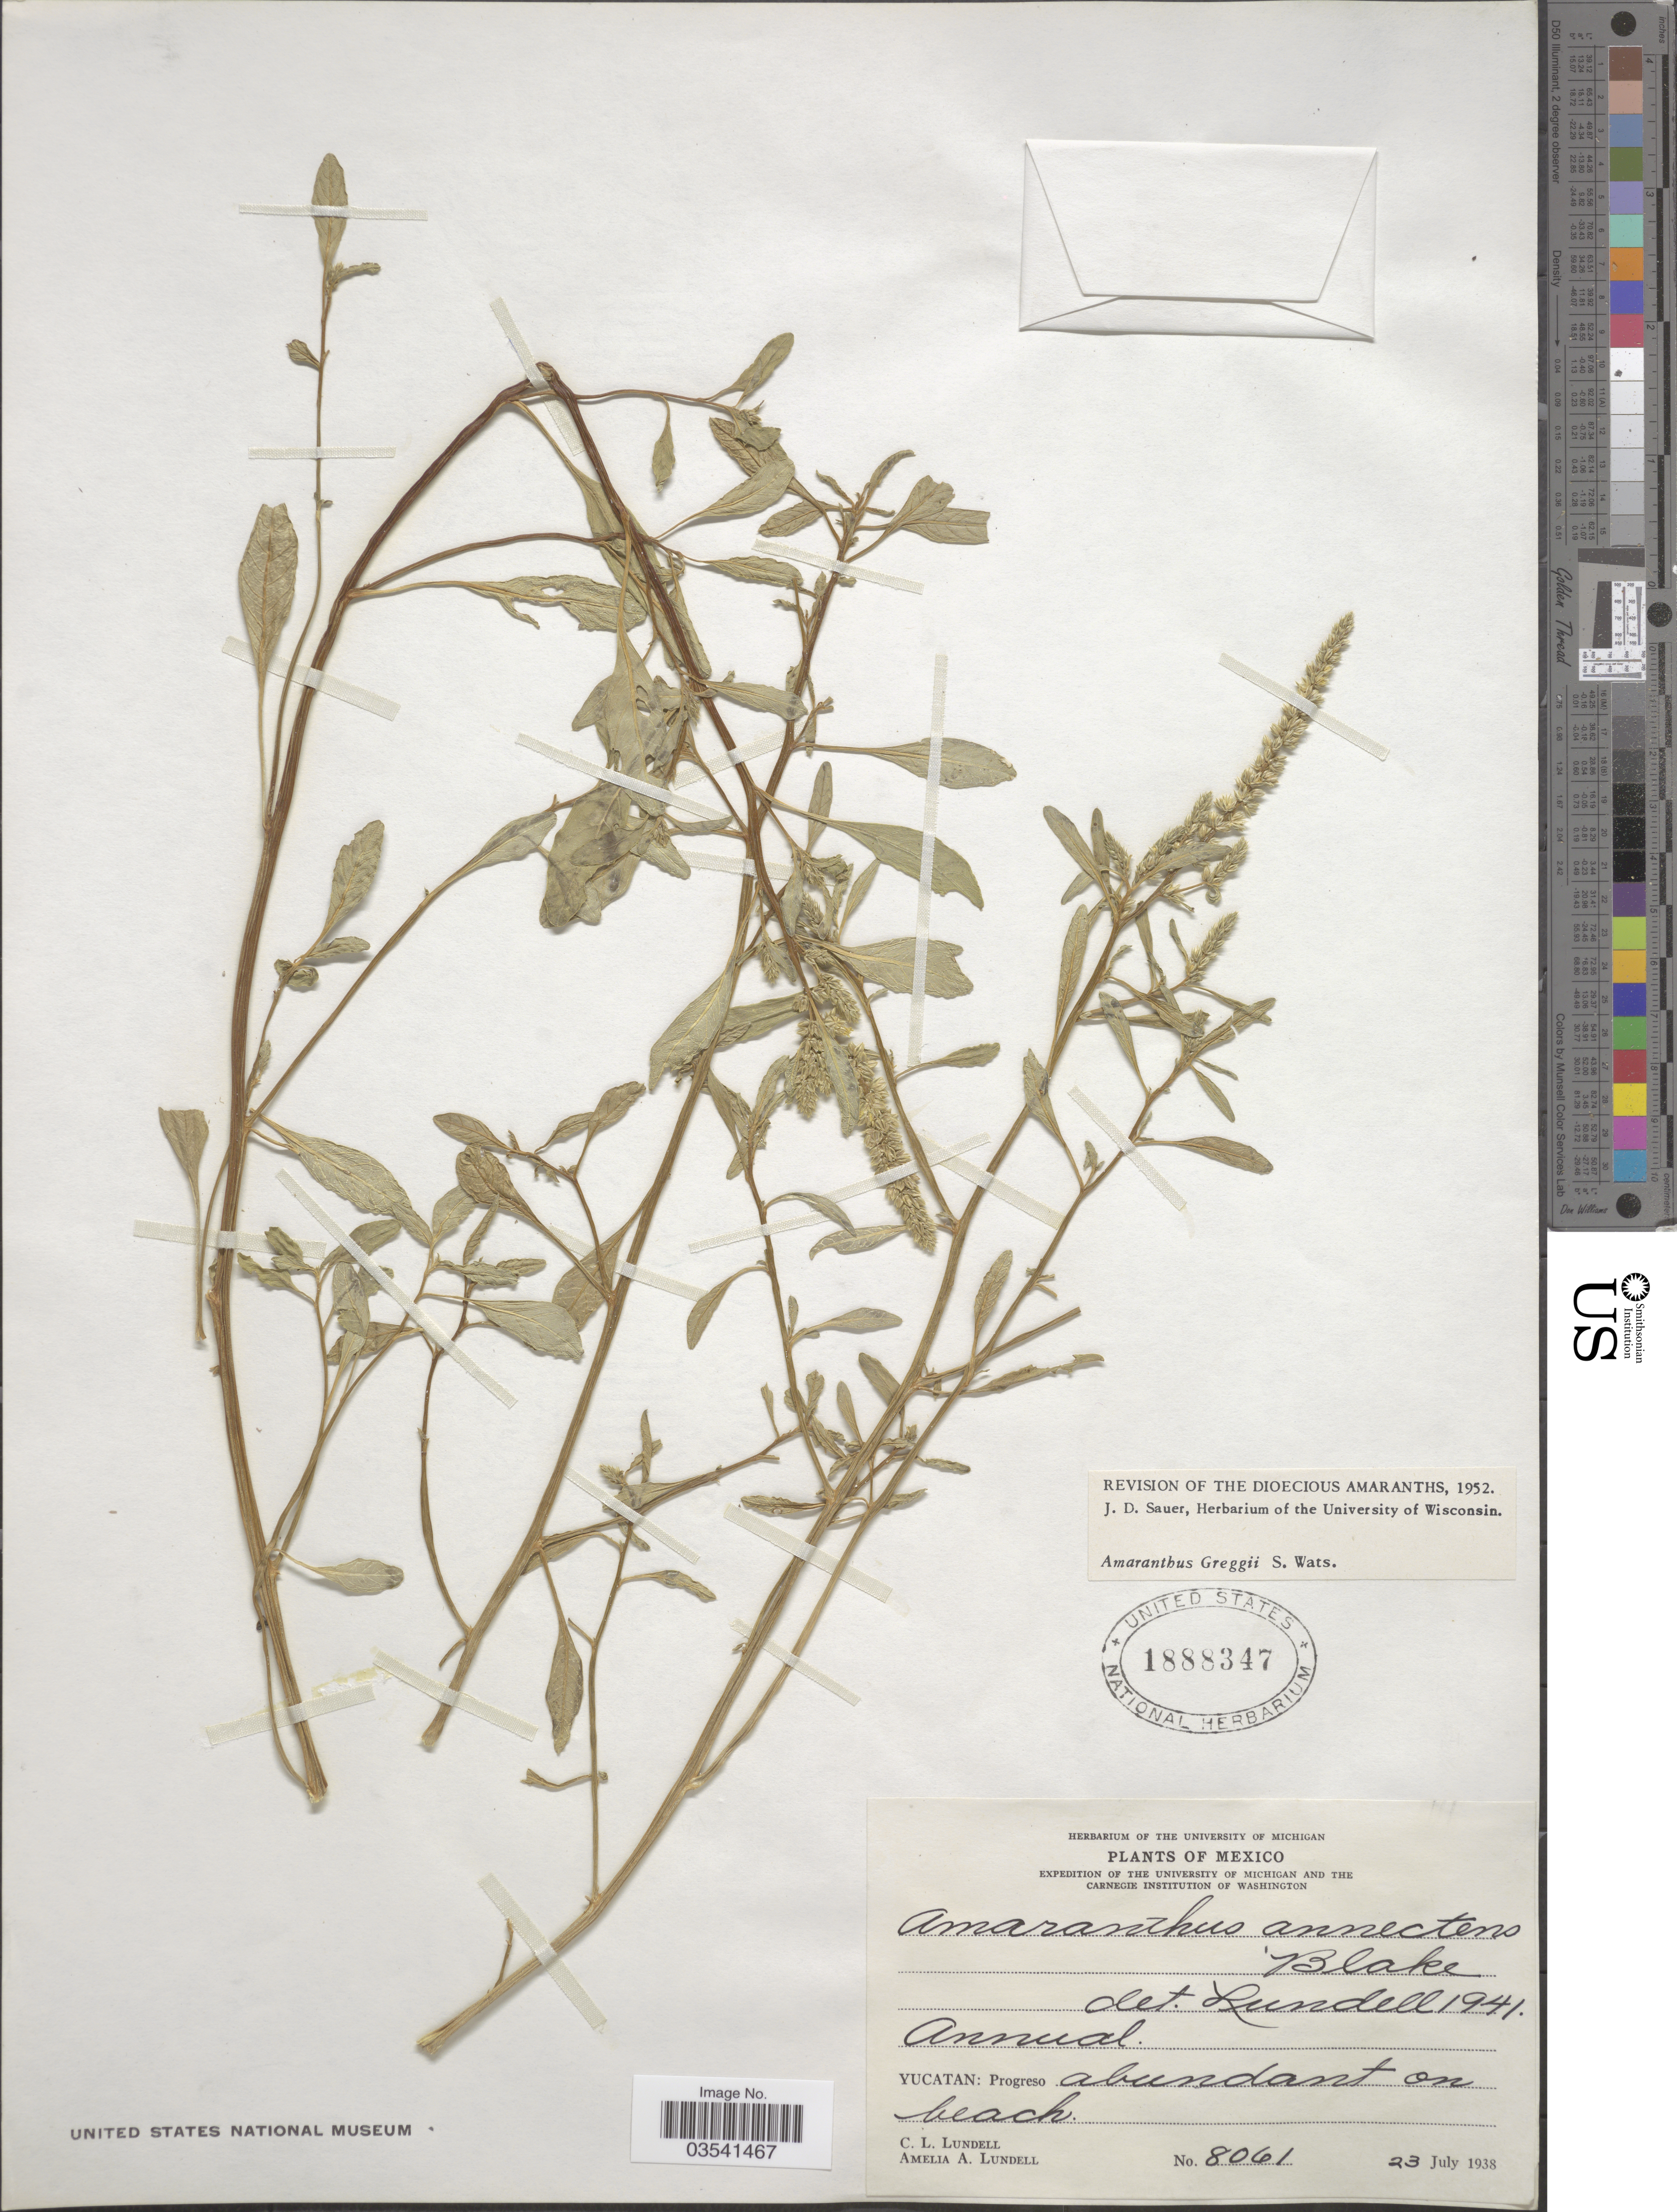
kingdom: Plantae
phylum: Tracheophyta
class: Magnoliopsida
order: Caryophyllales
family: Amaranthaceae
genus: Amaranthus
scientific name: Amaranthus greggii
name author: S. Watson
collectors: C. L. Lundell & A. A. Lundell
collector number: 8061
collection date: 1938-07-23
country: Mexico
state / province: Yucatán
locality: Progreso.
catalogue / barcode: US 1888347